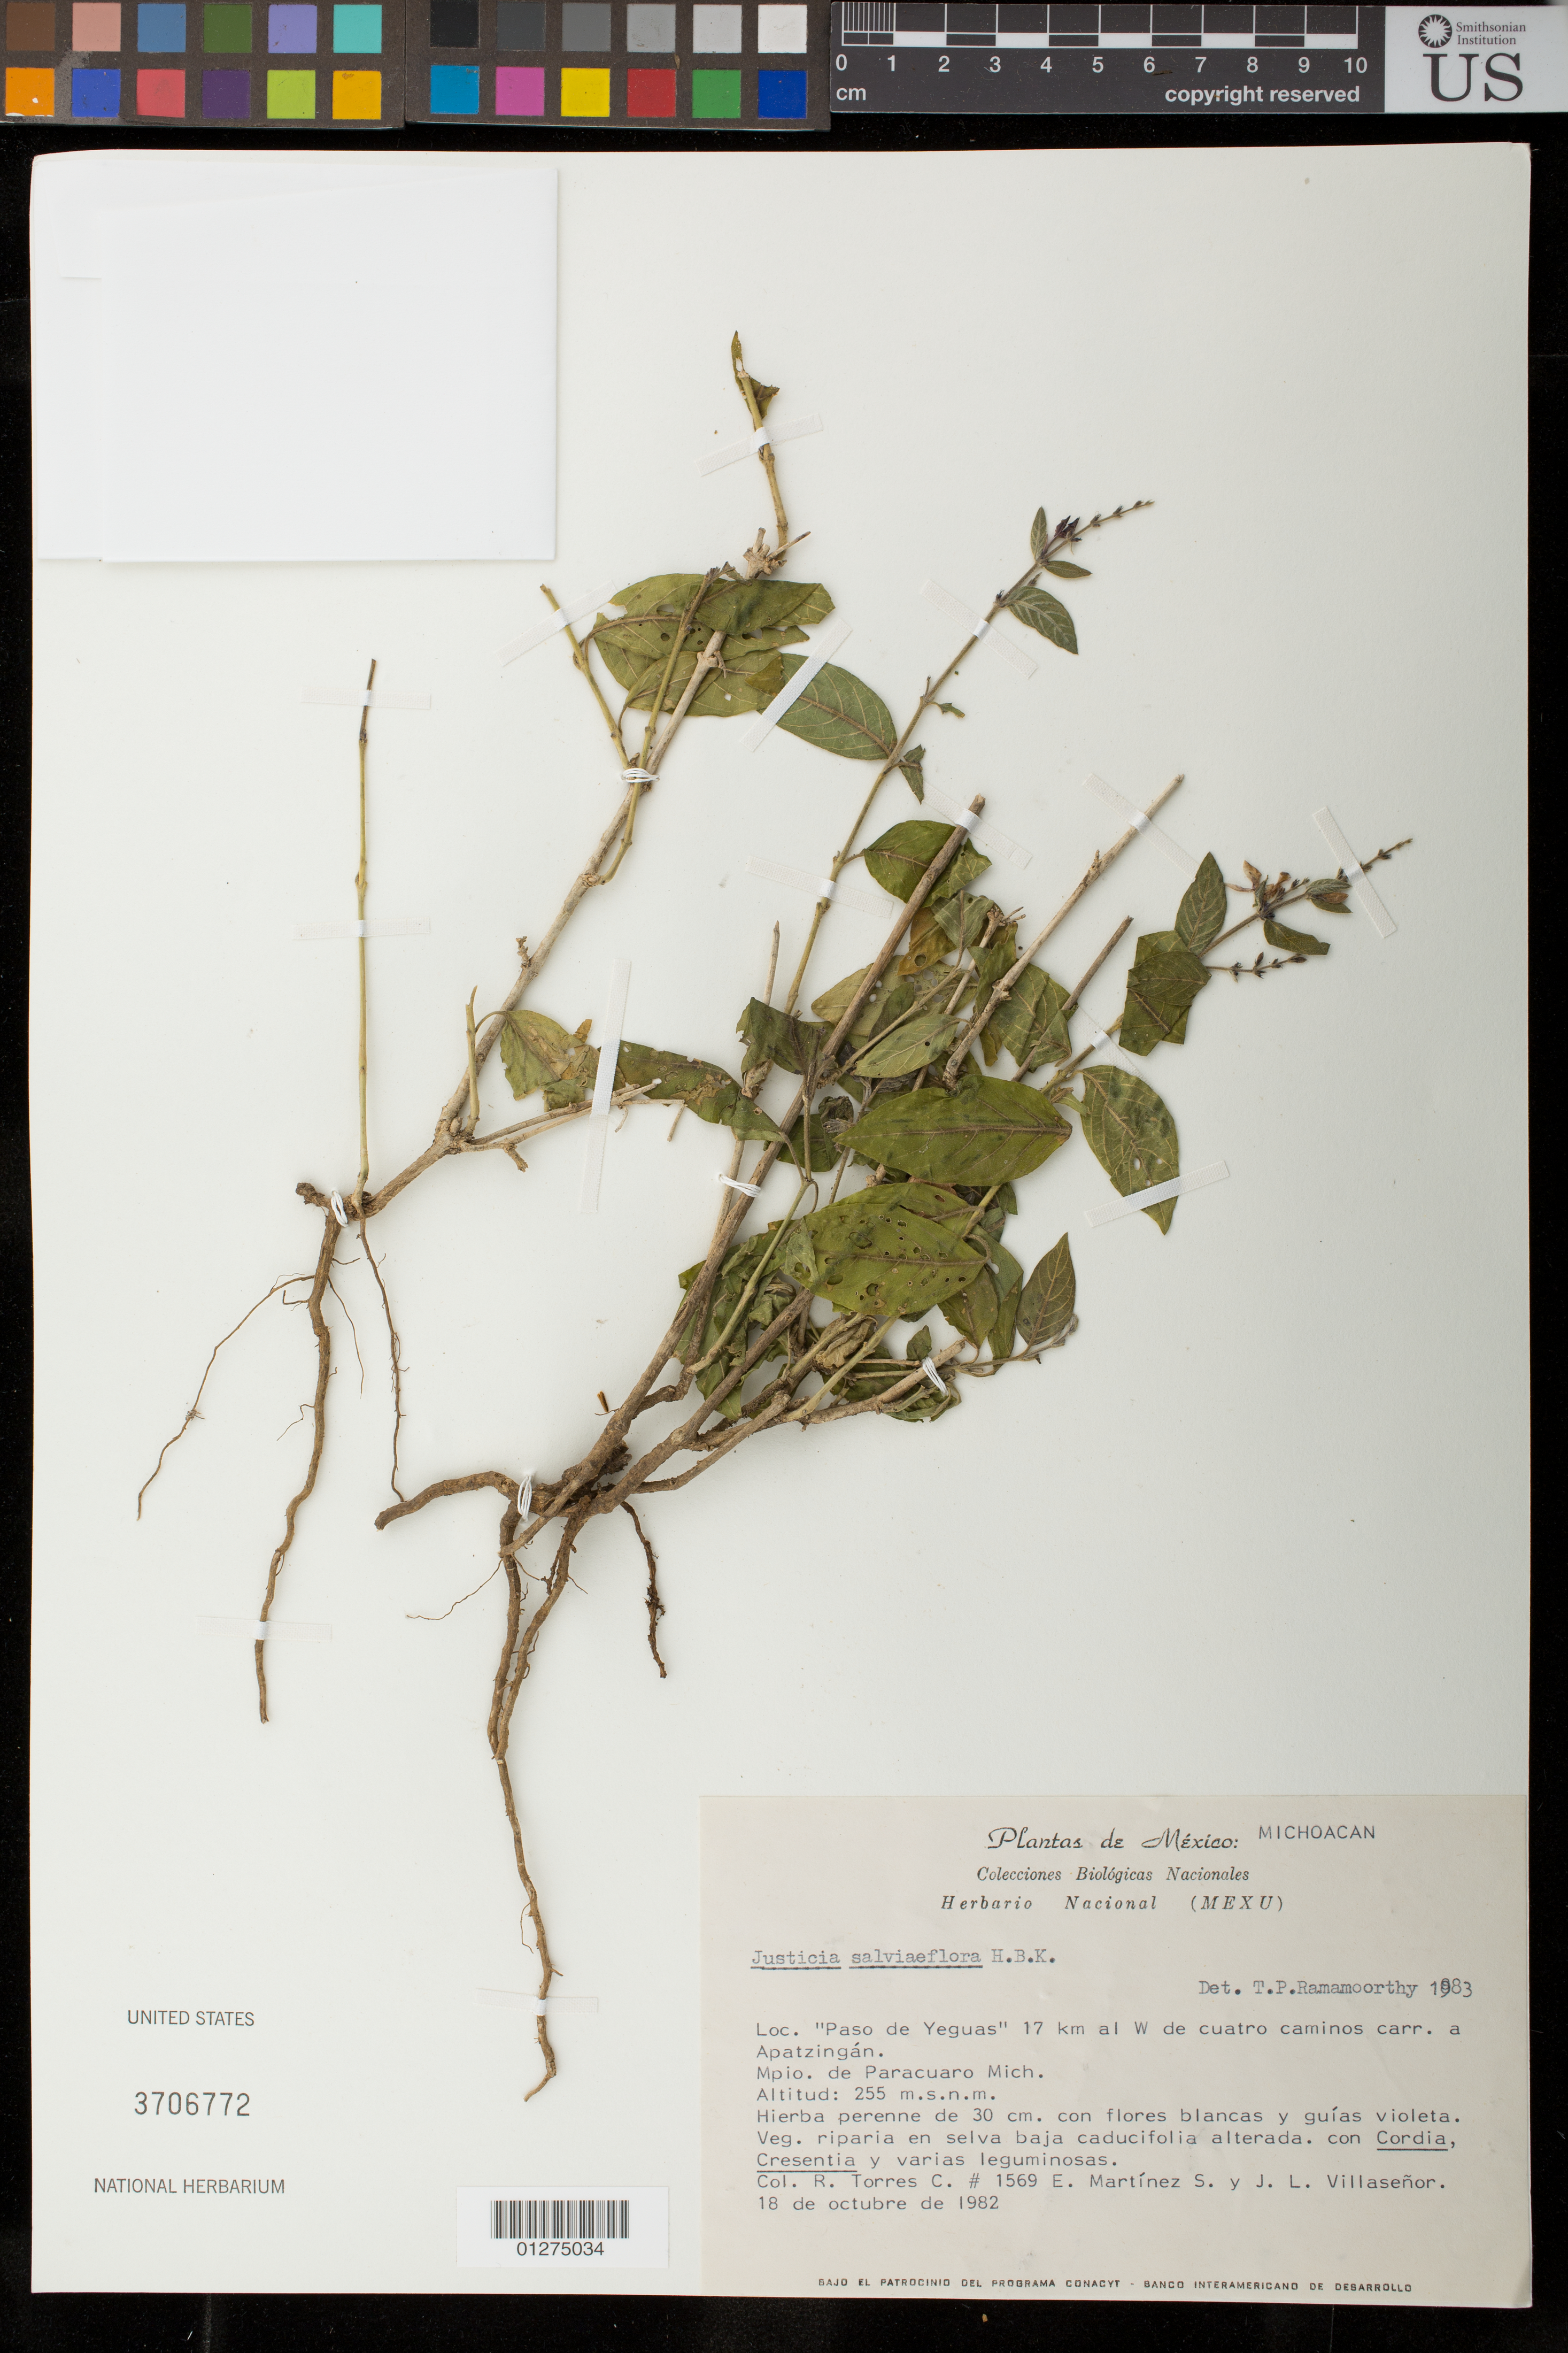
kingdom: Plantae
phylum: Tracheophyta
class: Magnoliopsida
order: Lamiales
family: Acanthaceae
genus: Justicia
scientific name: Justicia salviaeflora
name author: Kunth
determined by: Ramamoorthy, T. P.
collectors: R. Torres C., E. Martínez S. & J. L. Villasenor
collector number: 1569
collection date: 1982-10-18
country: Mexico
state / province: Michoacán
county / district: Parácuaro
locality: "Paso de Yegus", 17 km al W de cuatro caminos carr. a Apatzingán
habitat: riparia en selva baja caducifolia alterada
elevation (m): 255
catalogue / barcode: US 3706772